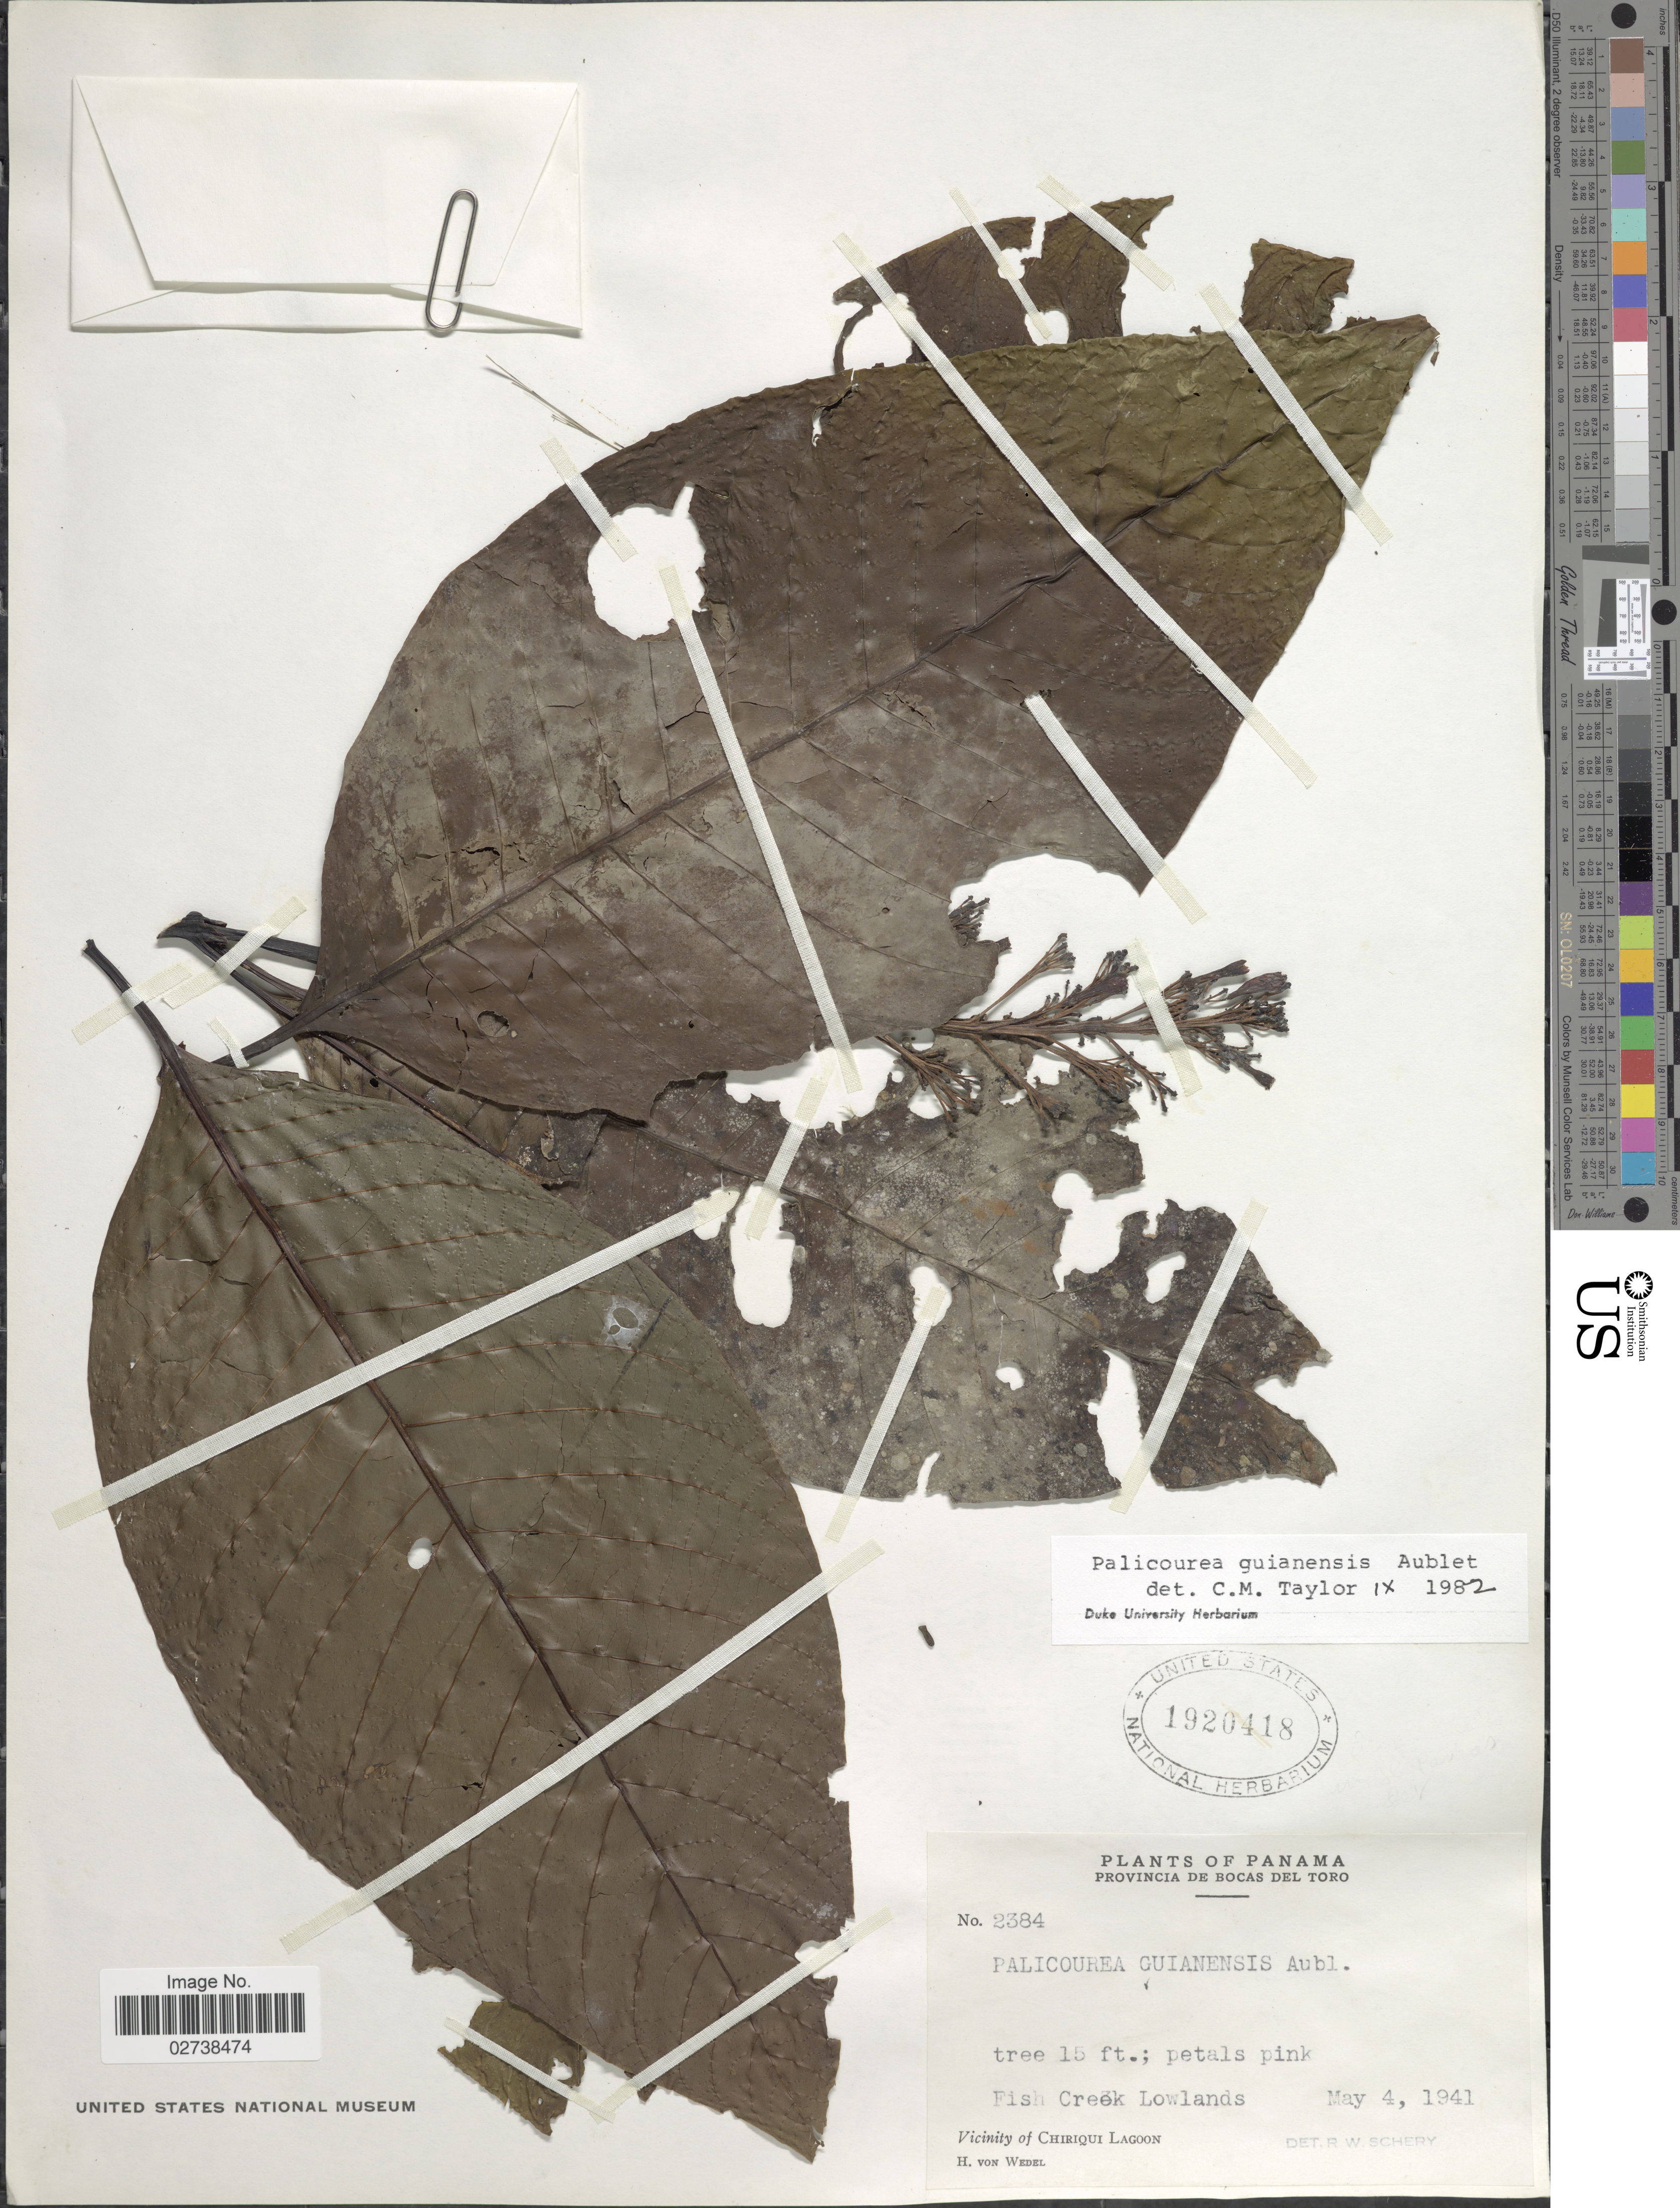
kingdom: Plantae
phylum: Tracheophyta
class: Magnoliopsida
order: Gentianales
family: Rubiaceae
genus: Palicourea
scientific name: Palicourea guianensis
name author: Aubl.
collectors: H. von Wedel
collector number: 2384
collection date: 1941-05-04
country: Panama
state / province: Bocas del Toro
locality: Provincia de Bocas del Toro. Fish Creek Lowlands. Vicinity of Chiriqui Lagoon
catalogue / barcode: US 1920418